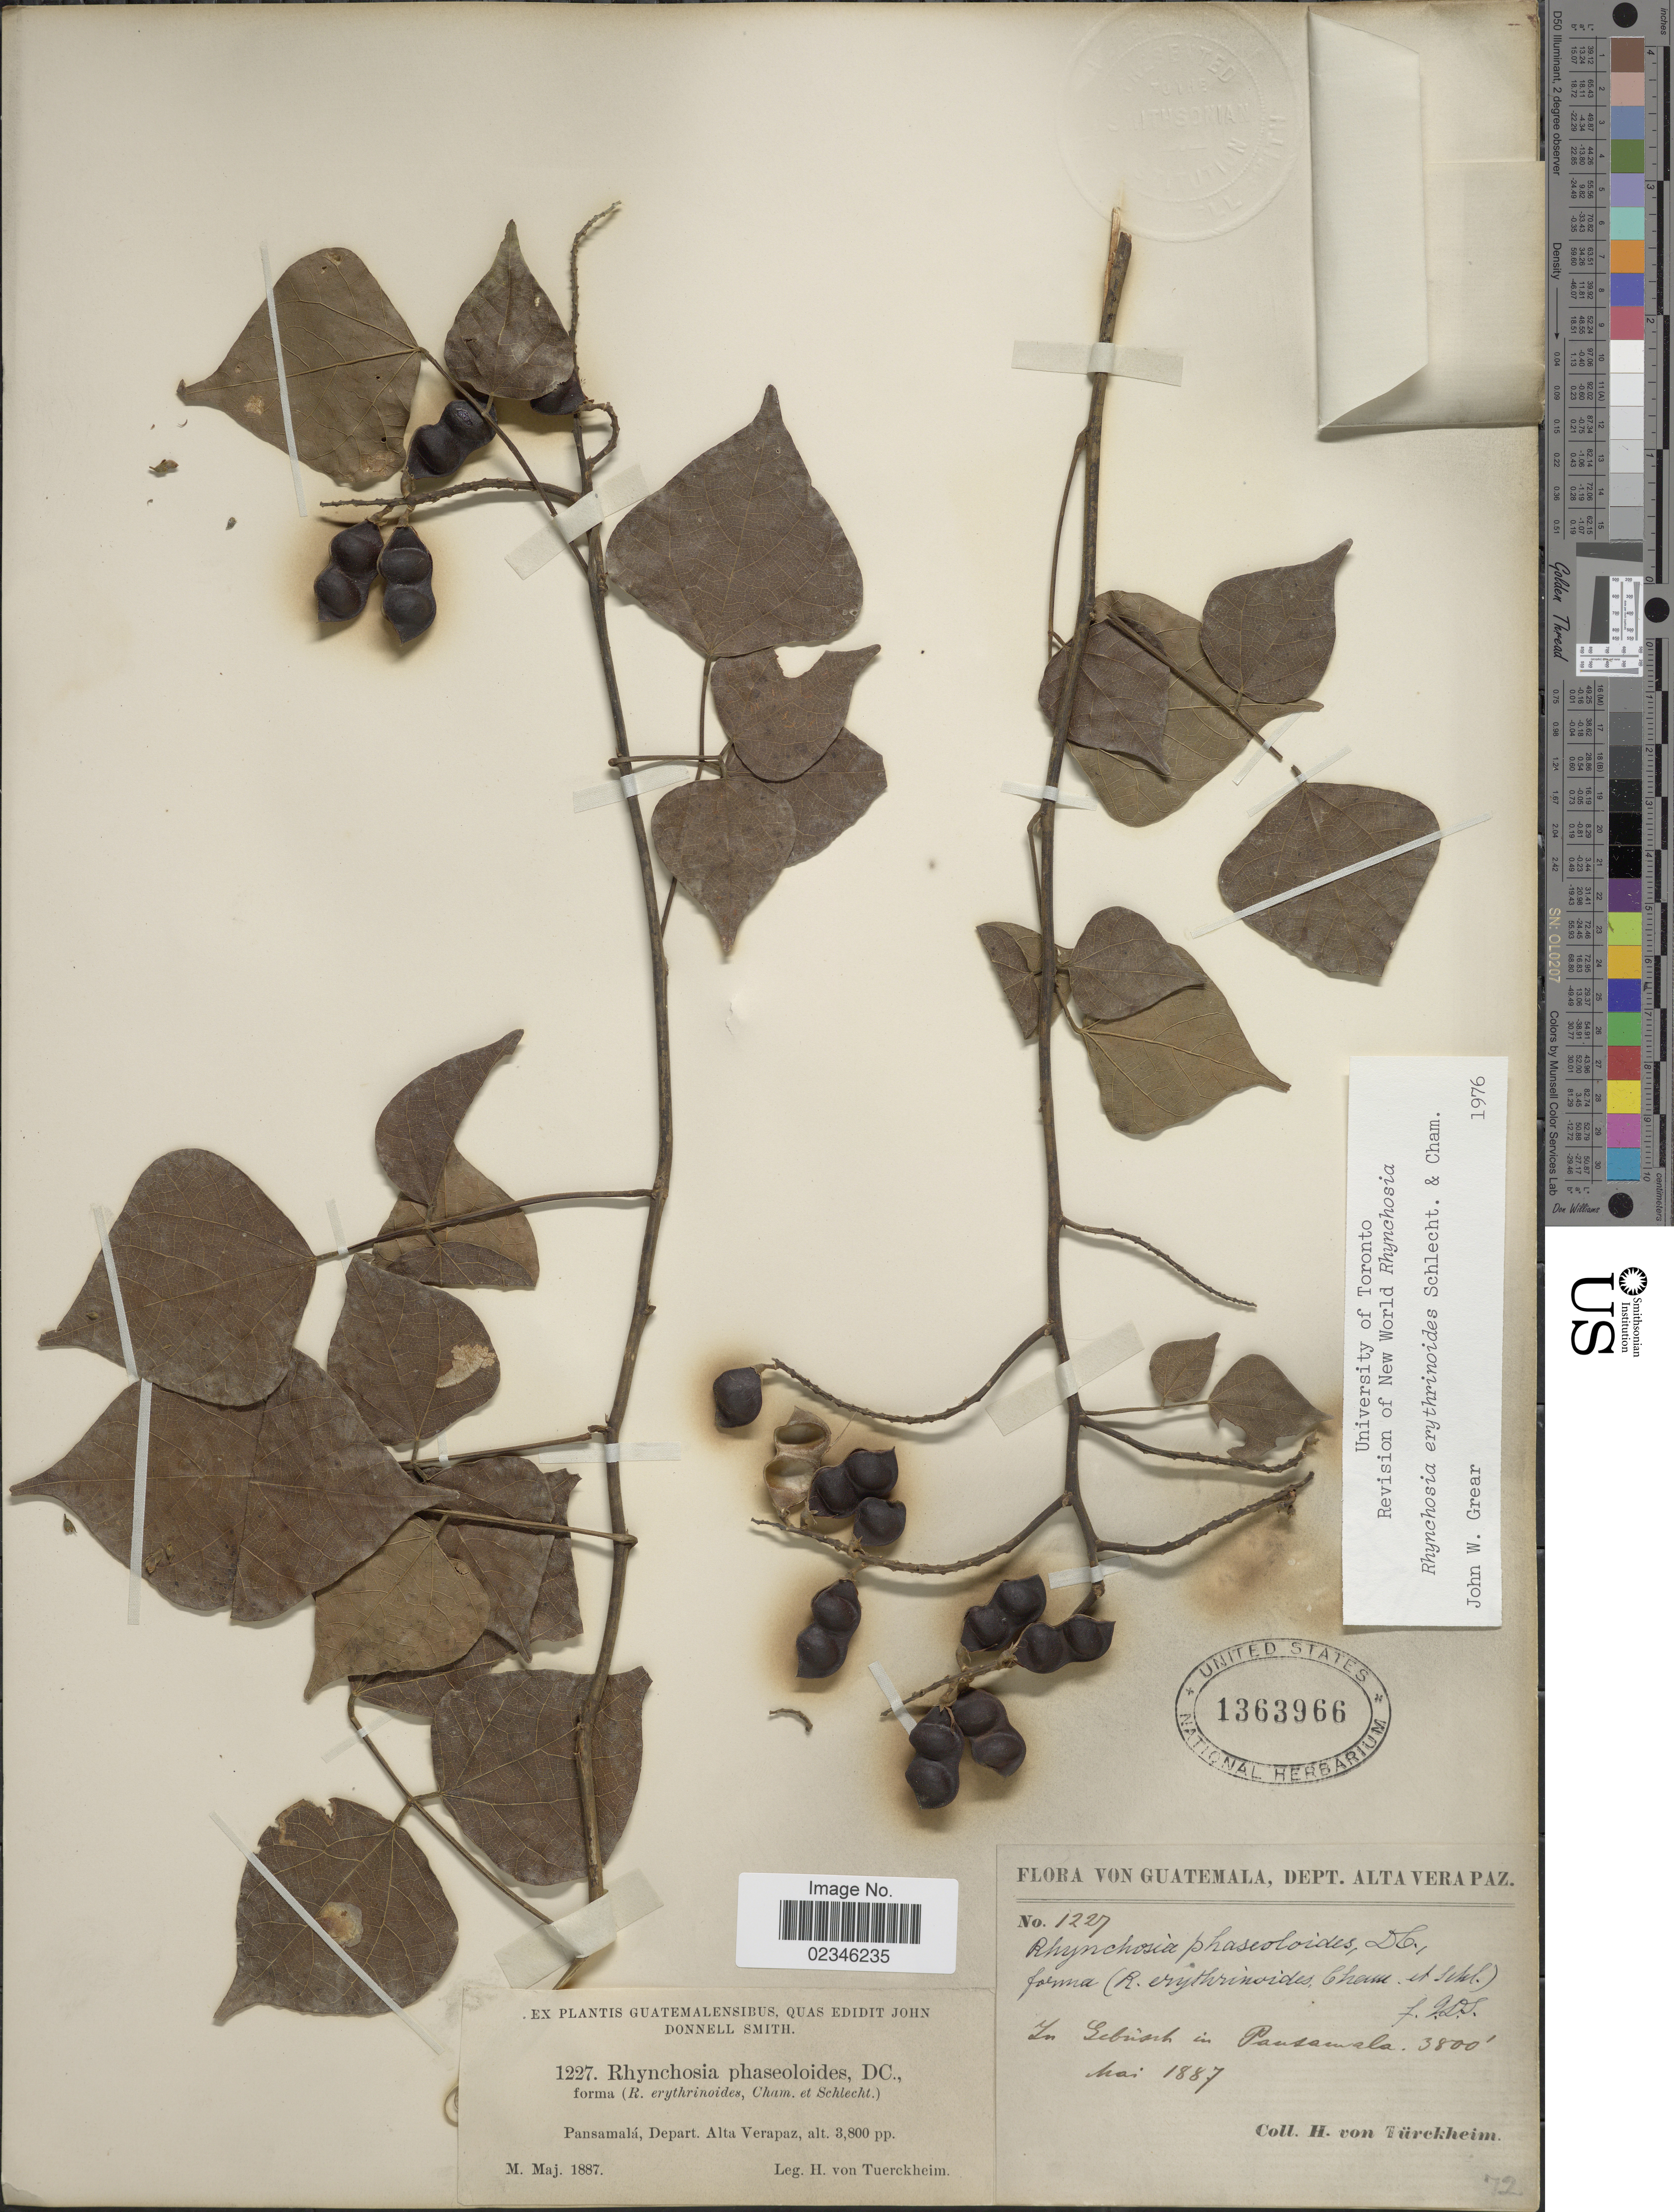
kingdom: Plantae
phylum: Tracheophyta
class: Magnoliopsida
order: Fabales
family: Fabaceae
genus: Rhynchosia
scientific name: Rhynchosia erythrinoides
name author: Schltdl. & Cham.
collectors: H. von Türckheim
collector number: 1227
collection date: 1887-05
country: Guatemala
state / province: Alta Verapaz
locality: Pansamala, Depart. Alta Verapaz.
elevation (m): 1158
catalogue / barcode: US 1363966